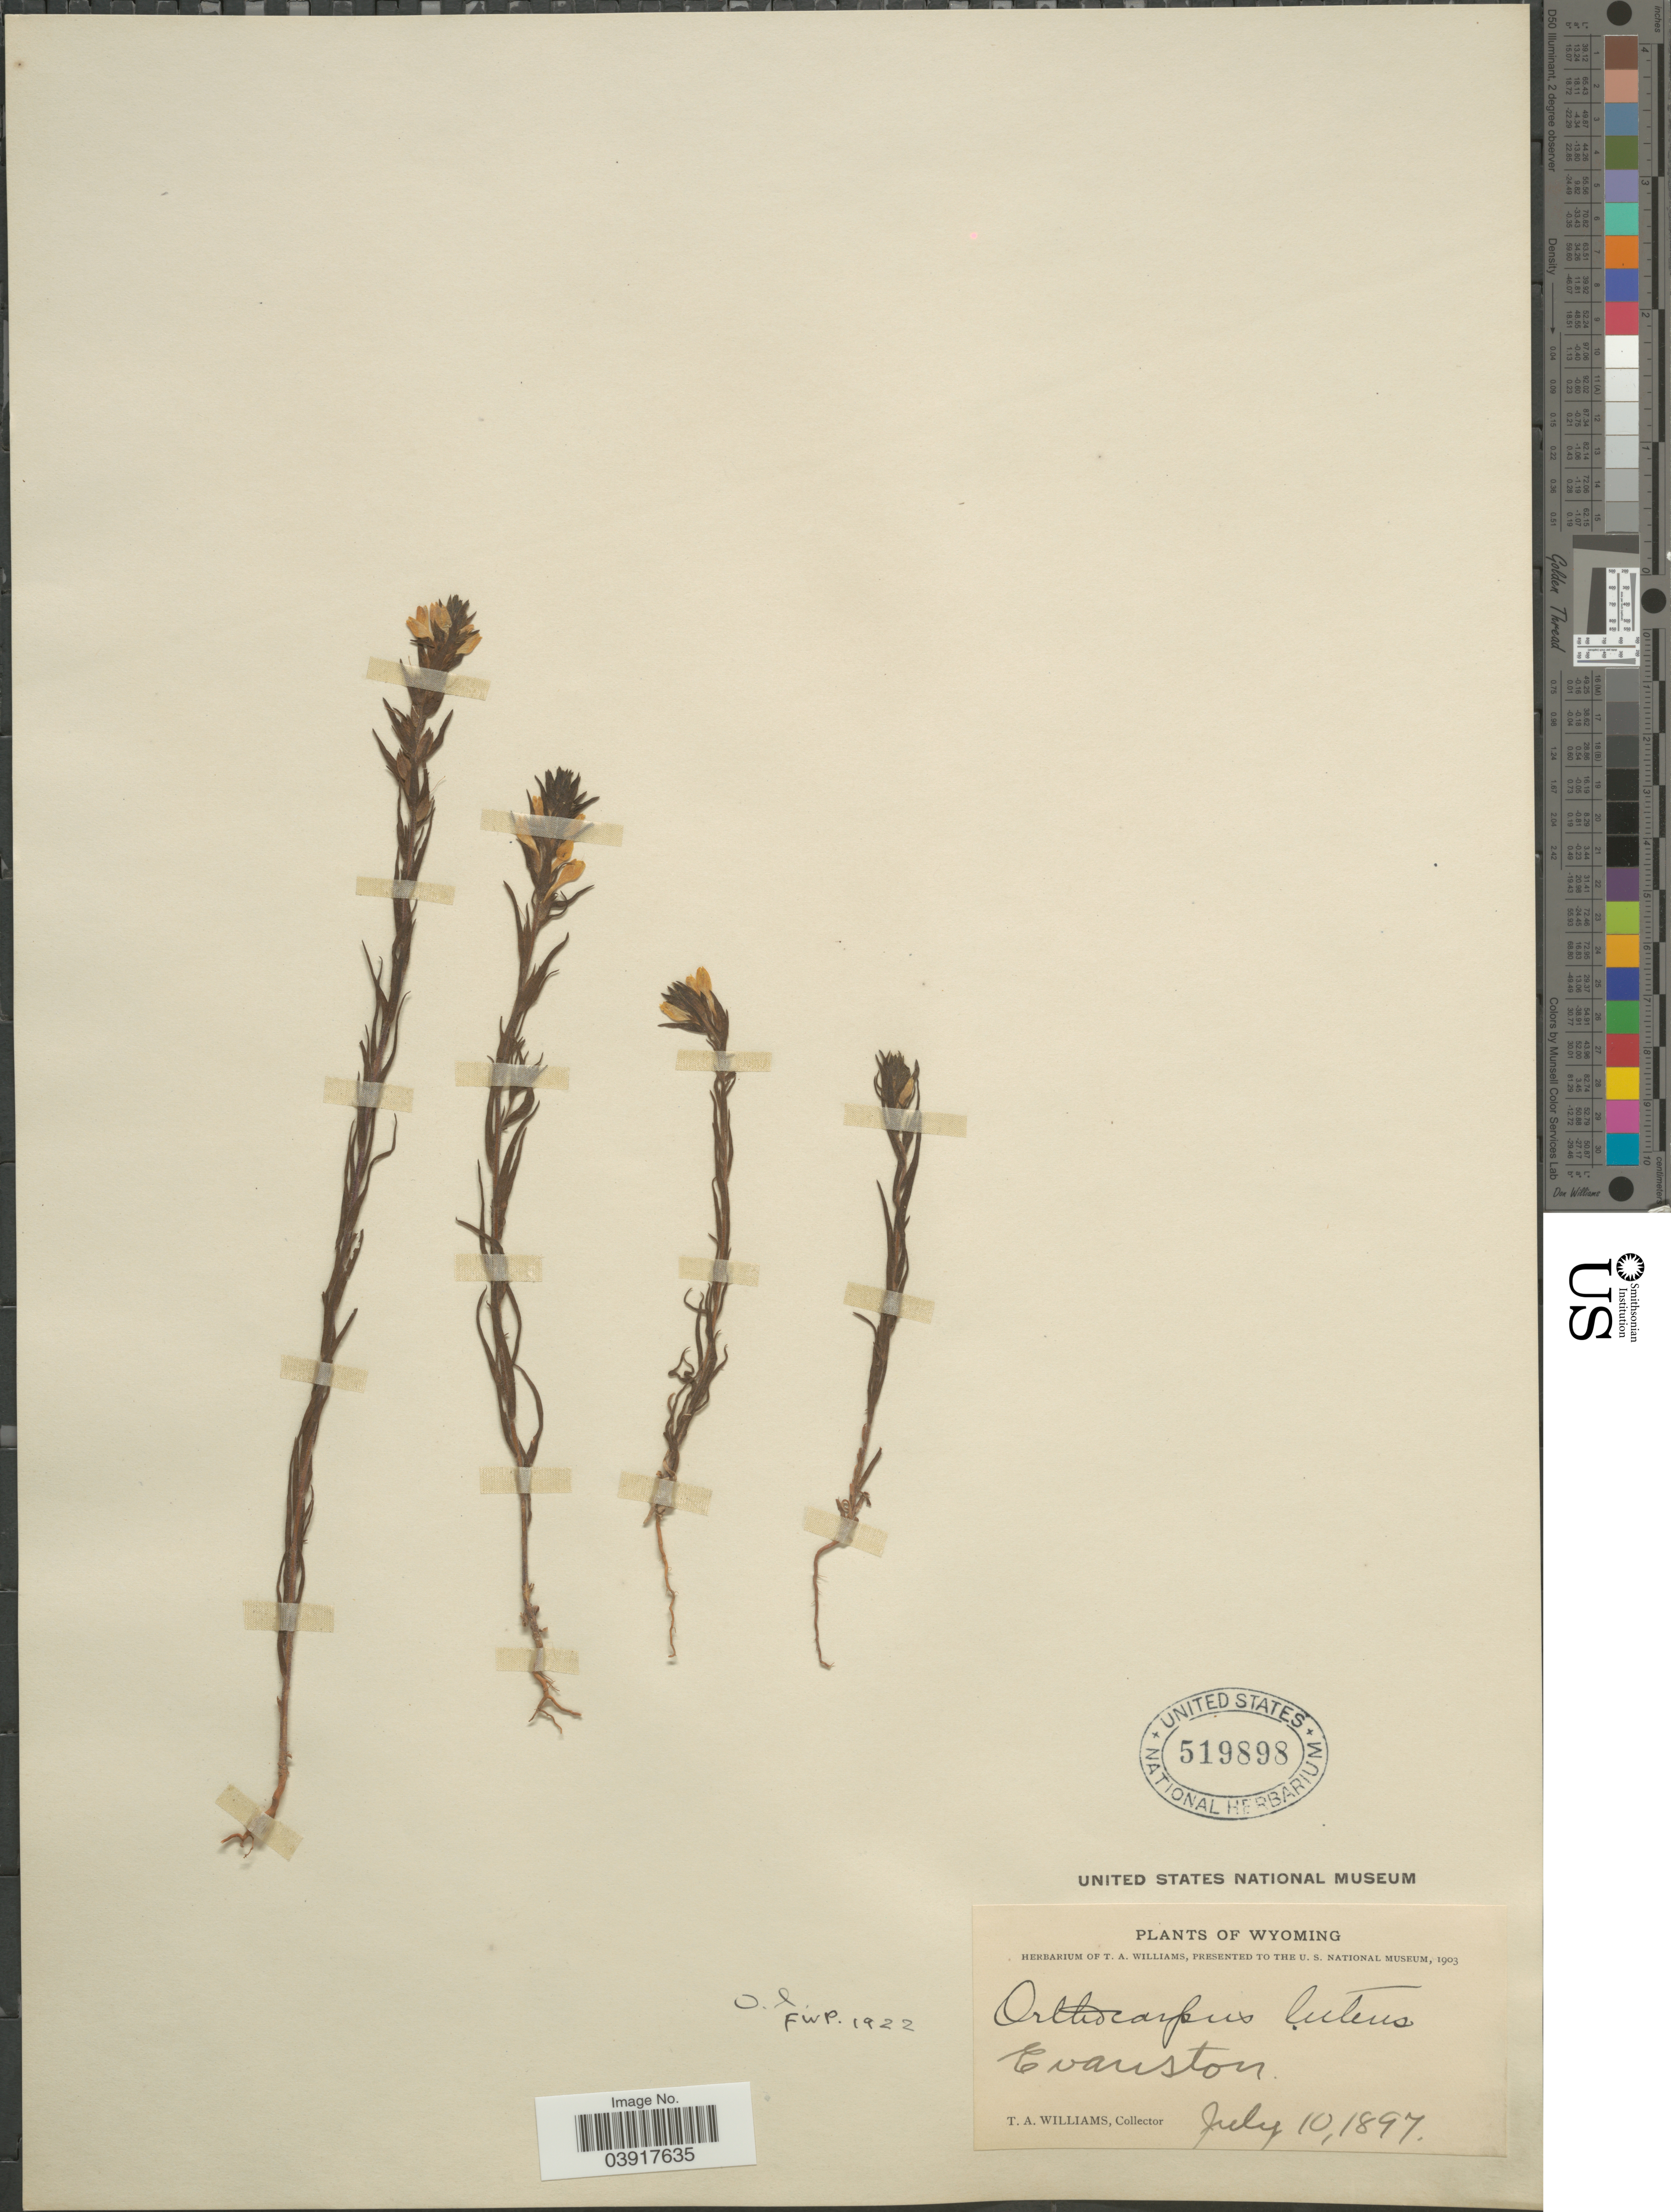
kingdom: Plantae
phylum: Tracheophyta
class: Magnoliopsida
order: Lamiales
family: Orobanchaceae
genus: Orthocarpus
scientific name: Orthocarpus luteus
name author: Nutt.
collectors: T. Williams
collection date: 1897-07-10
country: United States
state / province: Wyoming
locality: Evanston.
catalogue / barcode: US 519898